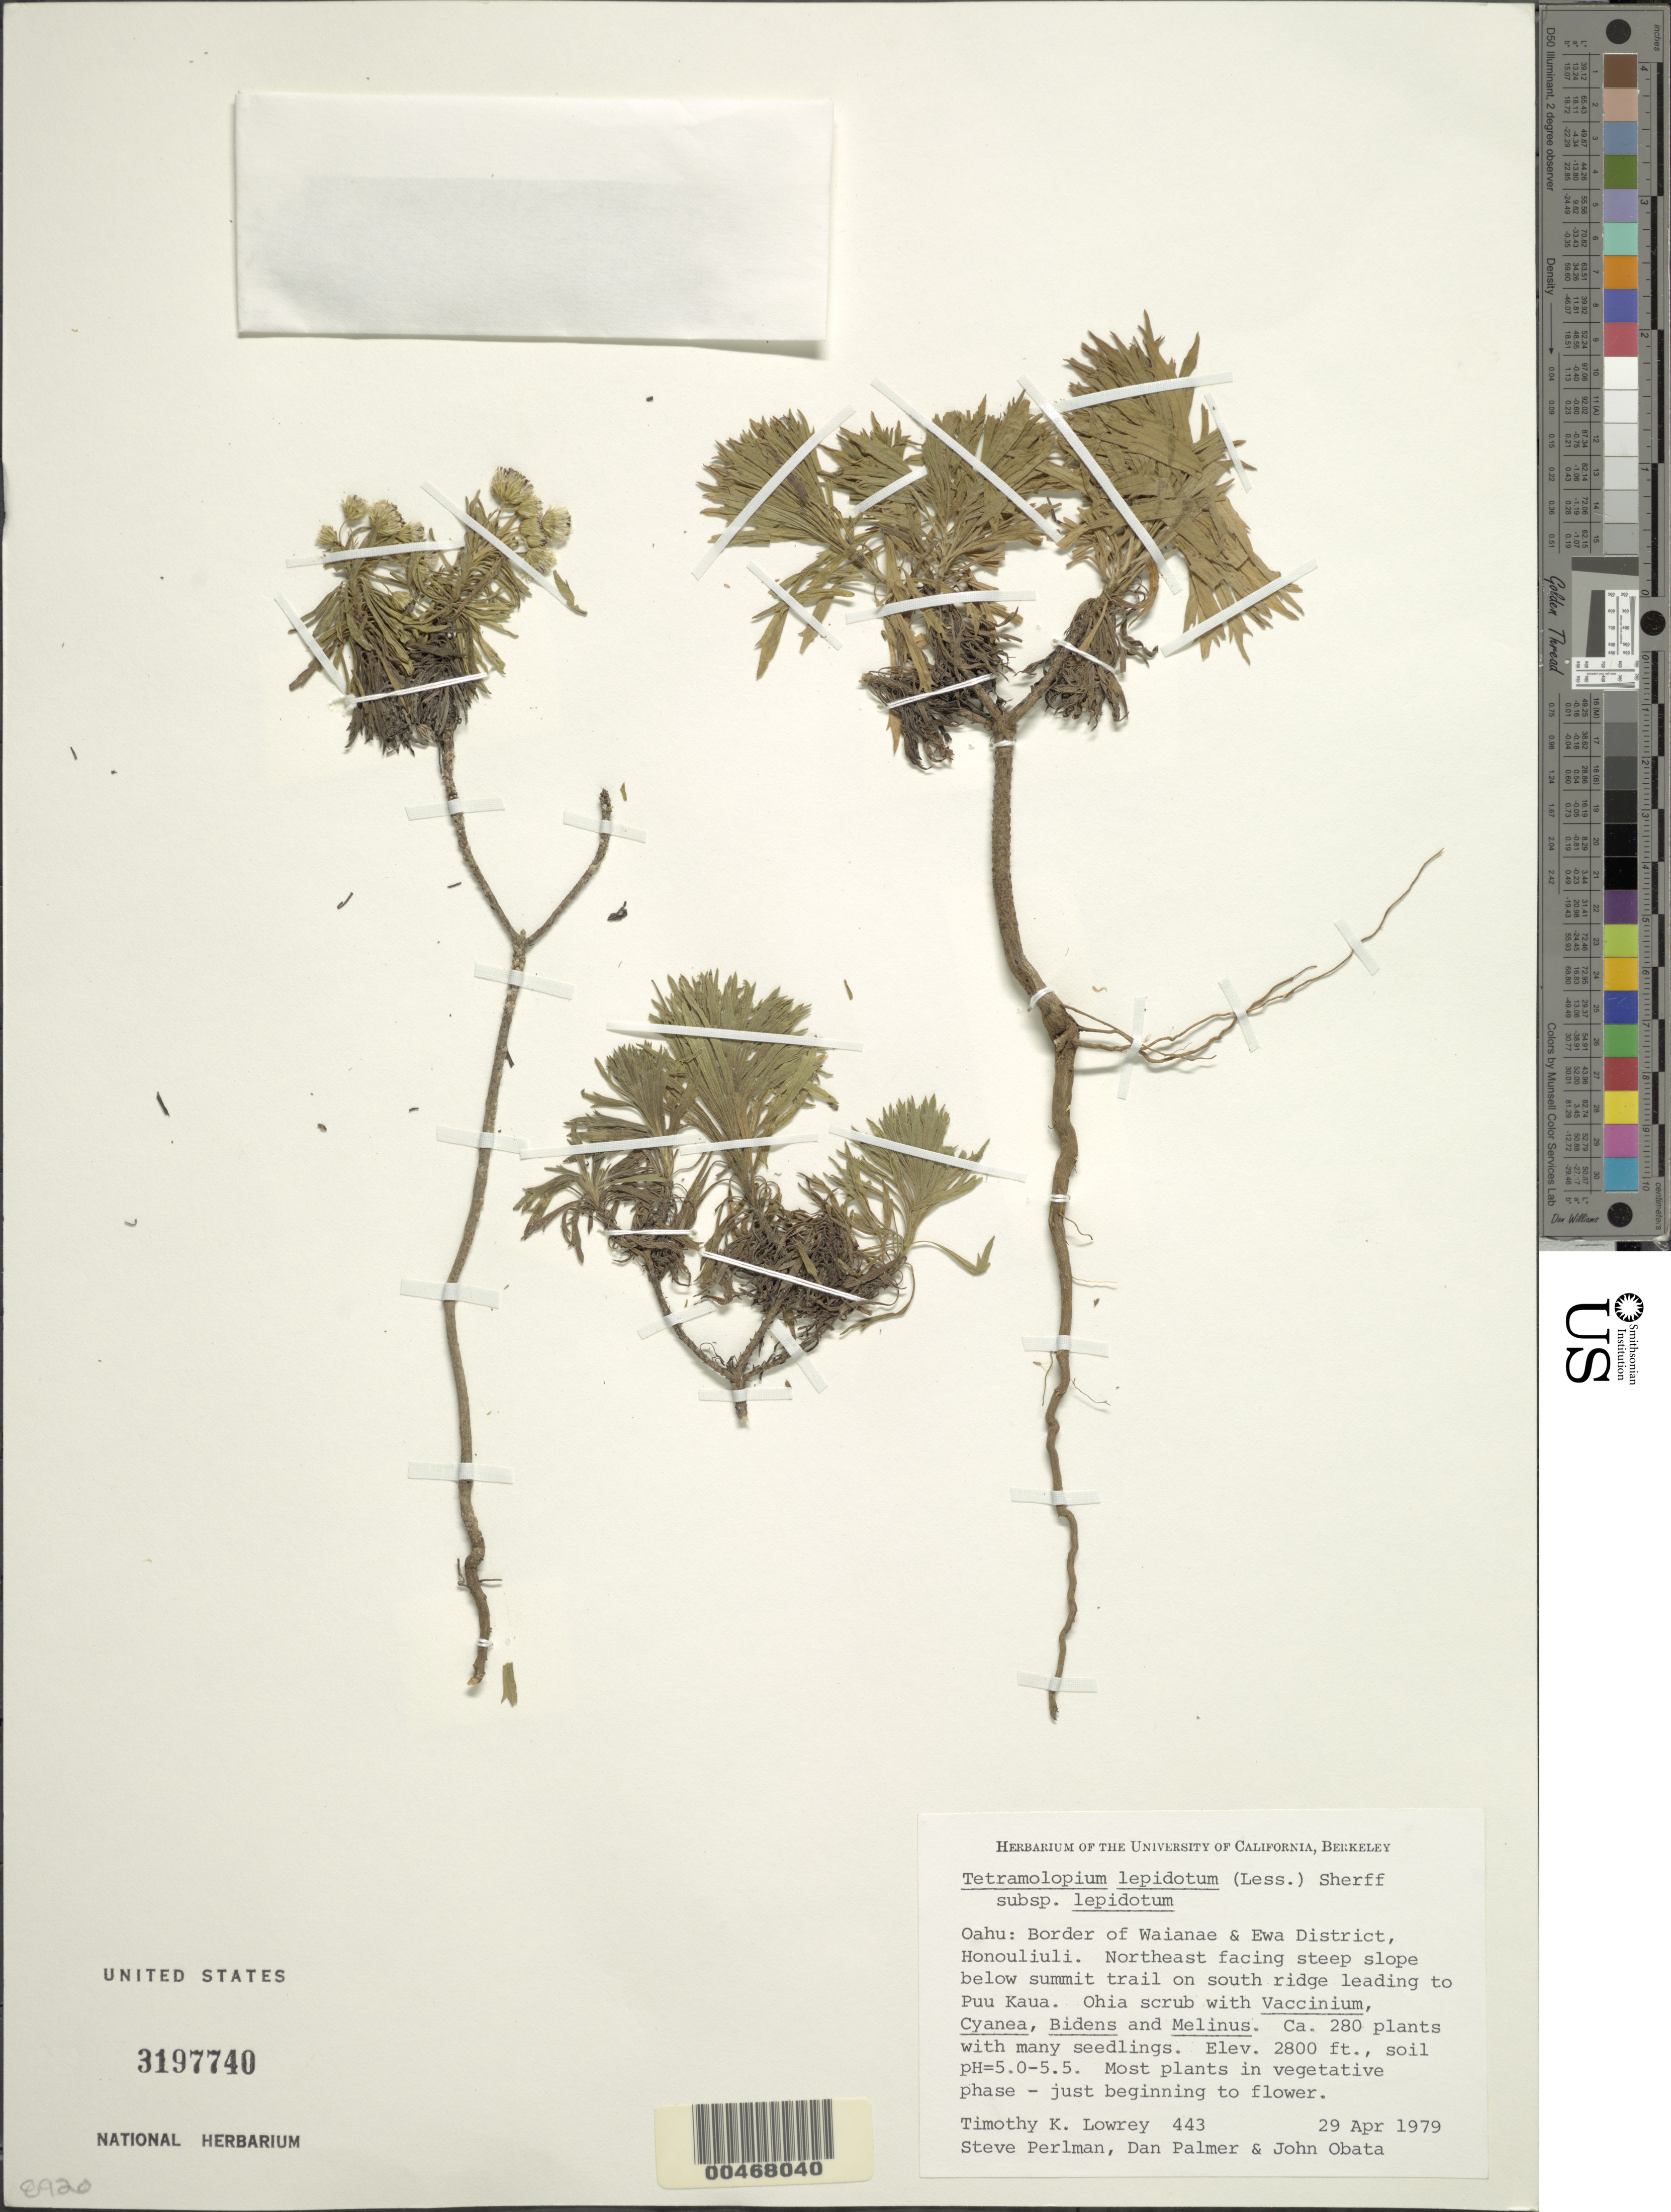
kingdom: Plantae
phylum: Tracheophyta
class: Magnoliopsida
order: Asterales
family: Asteraceae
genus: Tetramolopium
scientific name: Tetramolopium lepidotum subsp. lepidotum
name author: (Less.) Sherff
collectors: T. K. Lowrey, S. P. Perlman, D. Palmer & J. Obata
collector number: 443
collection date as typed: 29 Apr 1979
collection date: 1979-04-29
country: United States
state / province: Hawaii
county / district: Honolulu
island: Oahu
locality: Border of Waianae and Ewa Dist., Honoliuli, NE facing steep slope below summit trail on S ridge leading to Puu Kaua.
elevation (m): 853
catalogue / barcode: US 3197740